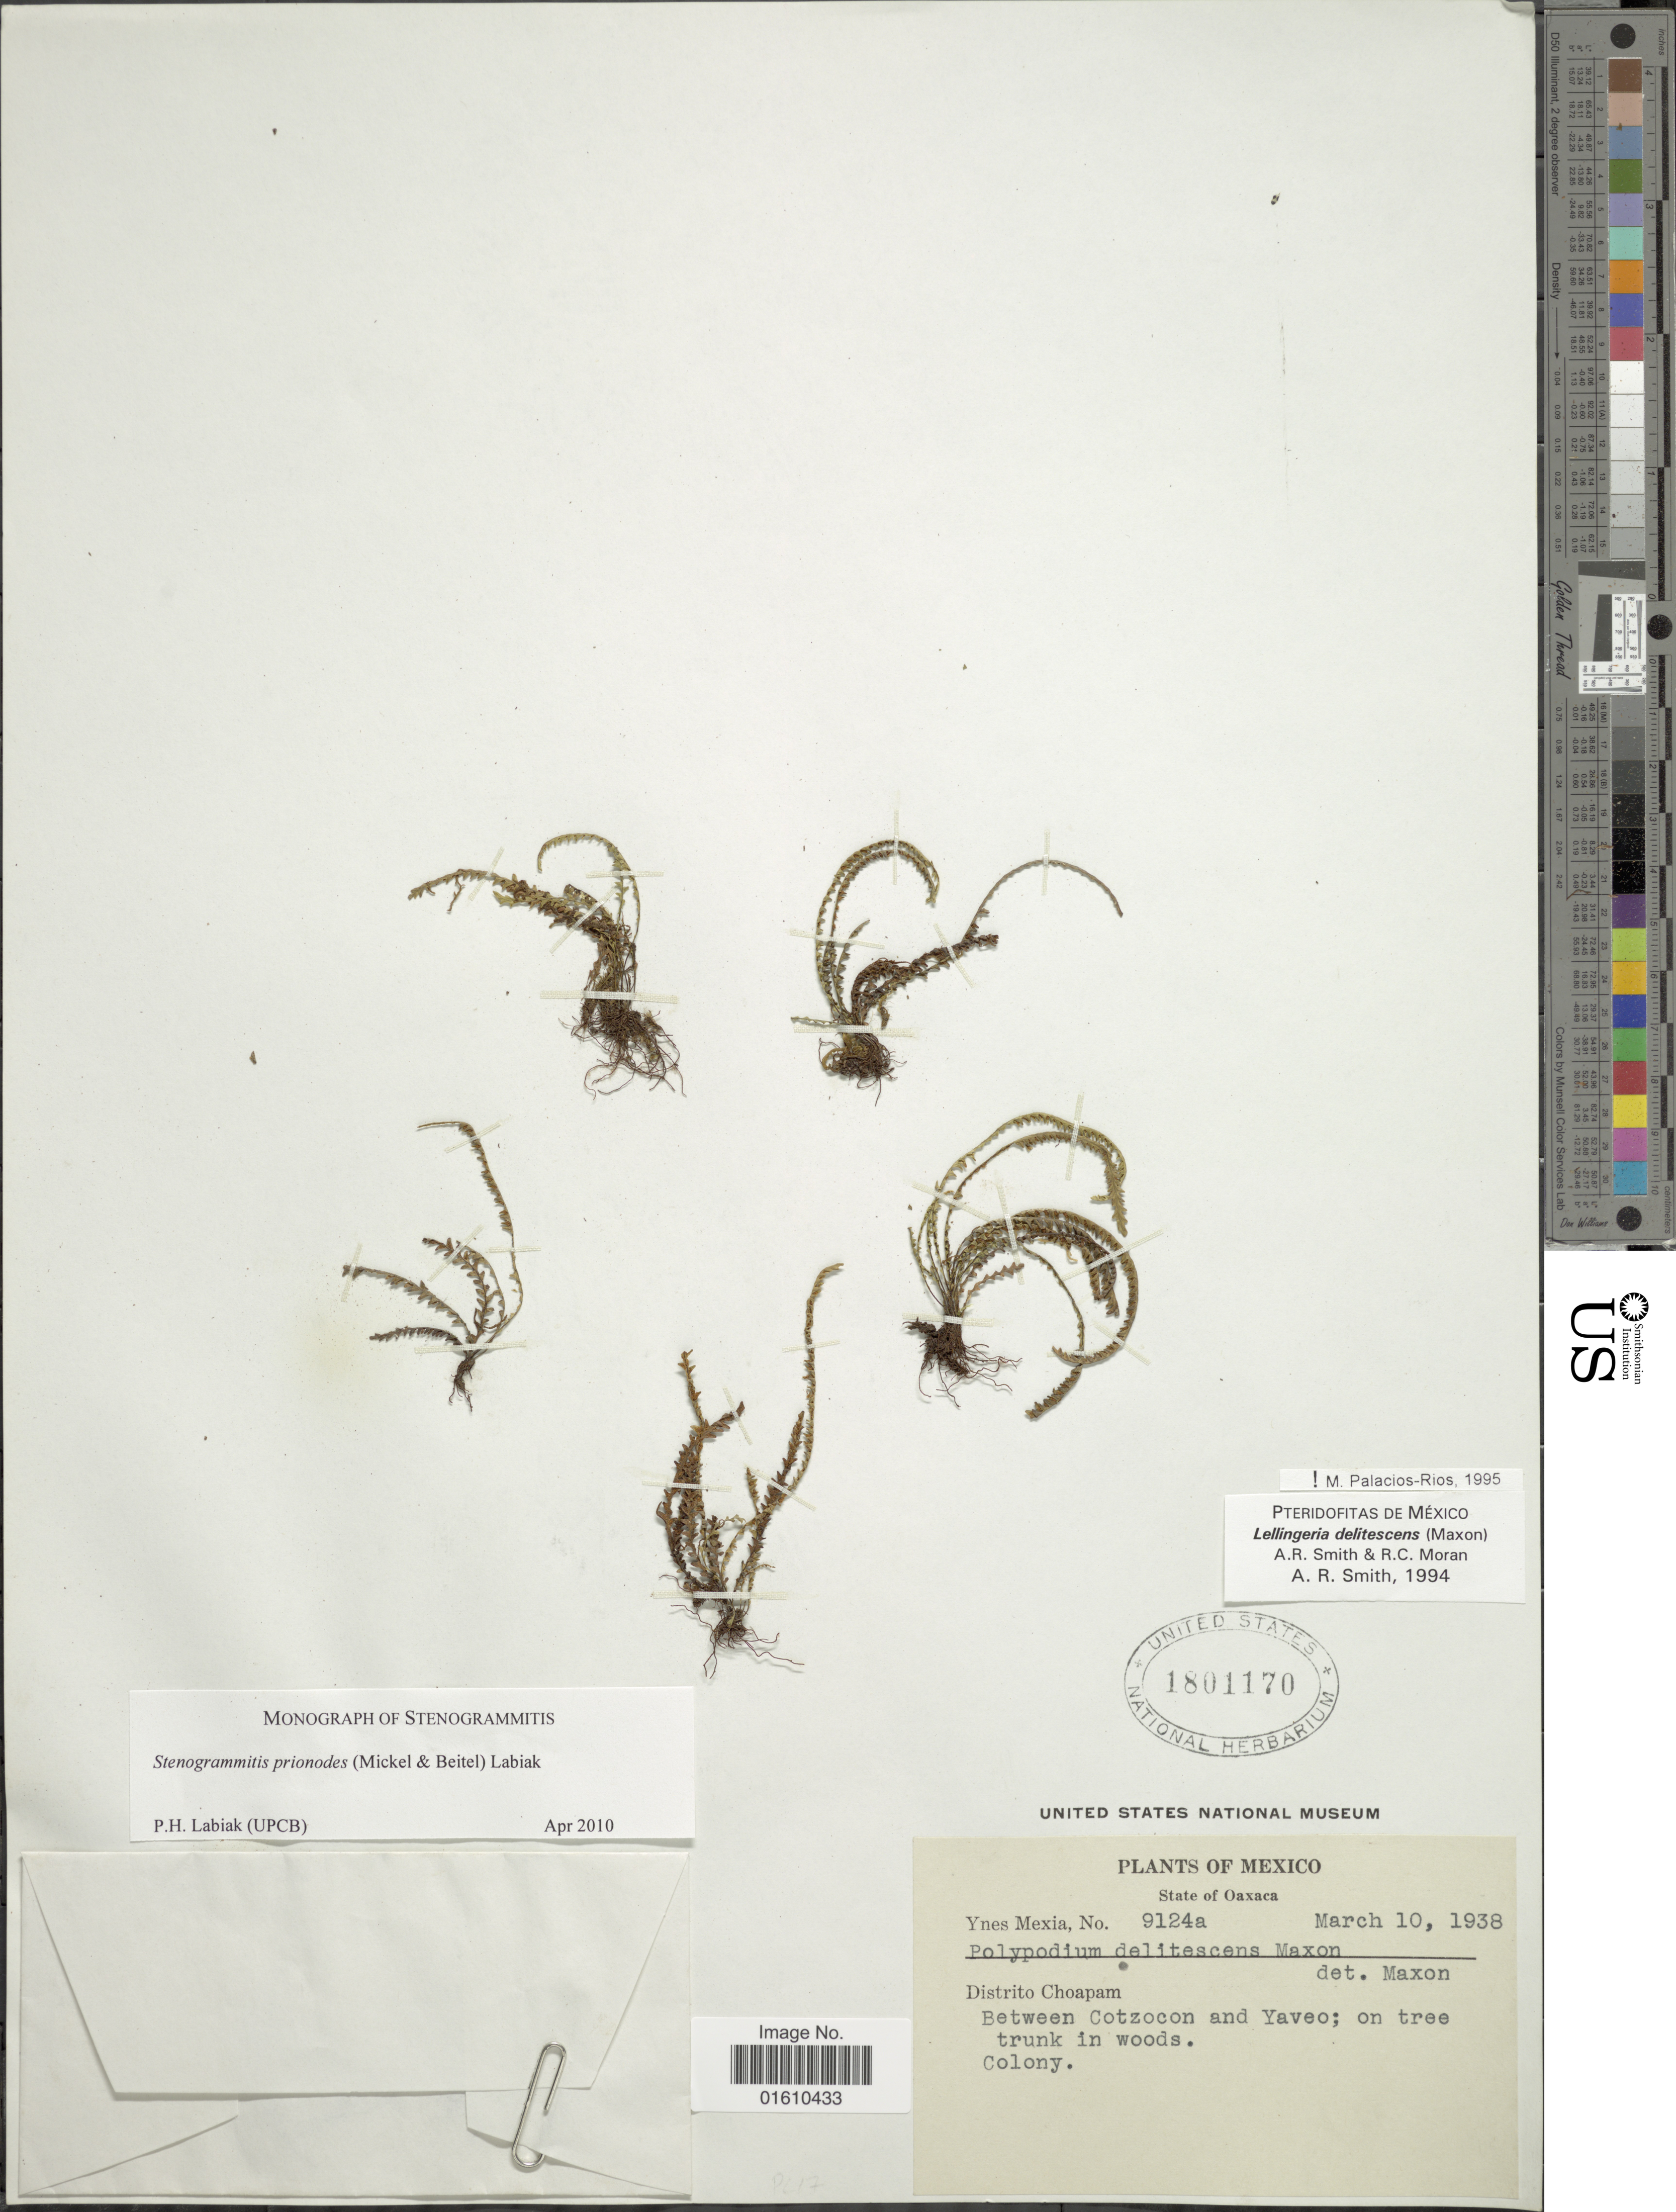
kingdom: Plantae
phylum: Tracheophyta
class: Polypodiopsida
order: Polypodiales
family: Polypodiaceae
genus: Stenogrammitis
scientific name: Stenogrammitis prionodes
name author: (Mickel & Beitel) Labiak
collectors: Y. Mexia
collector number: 9124a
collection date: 1938-03-10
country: Mexico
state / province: Oaxaca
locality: Distrito Choapam, Between Cotzocon and Yaveo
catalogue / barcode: US 1801170